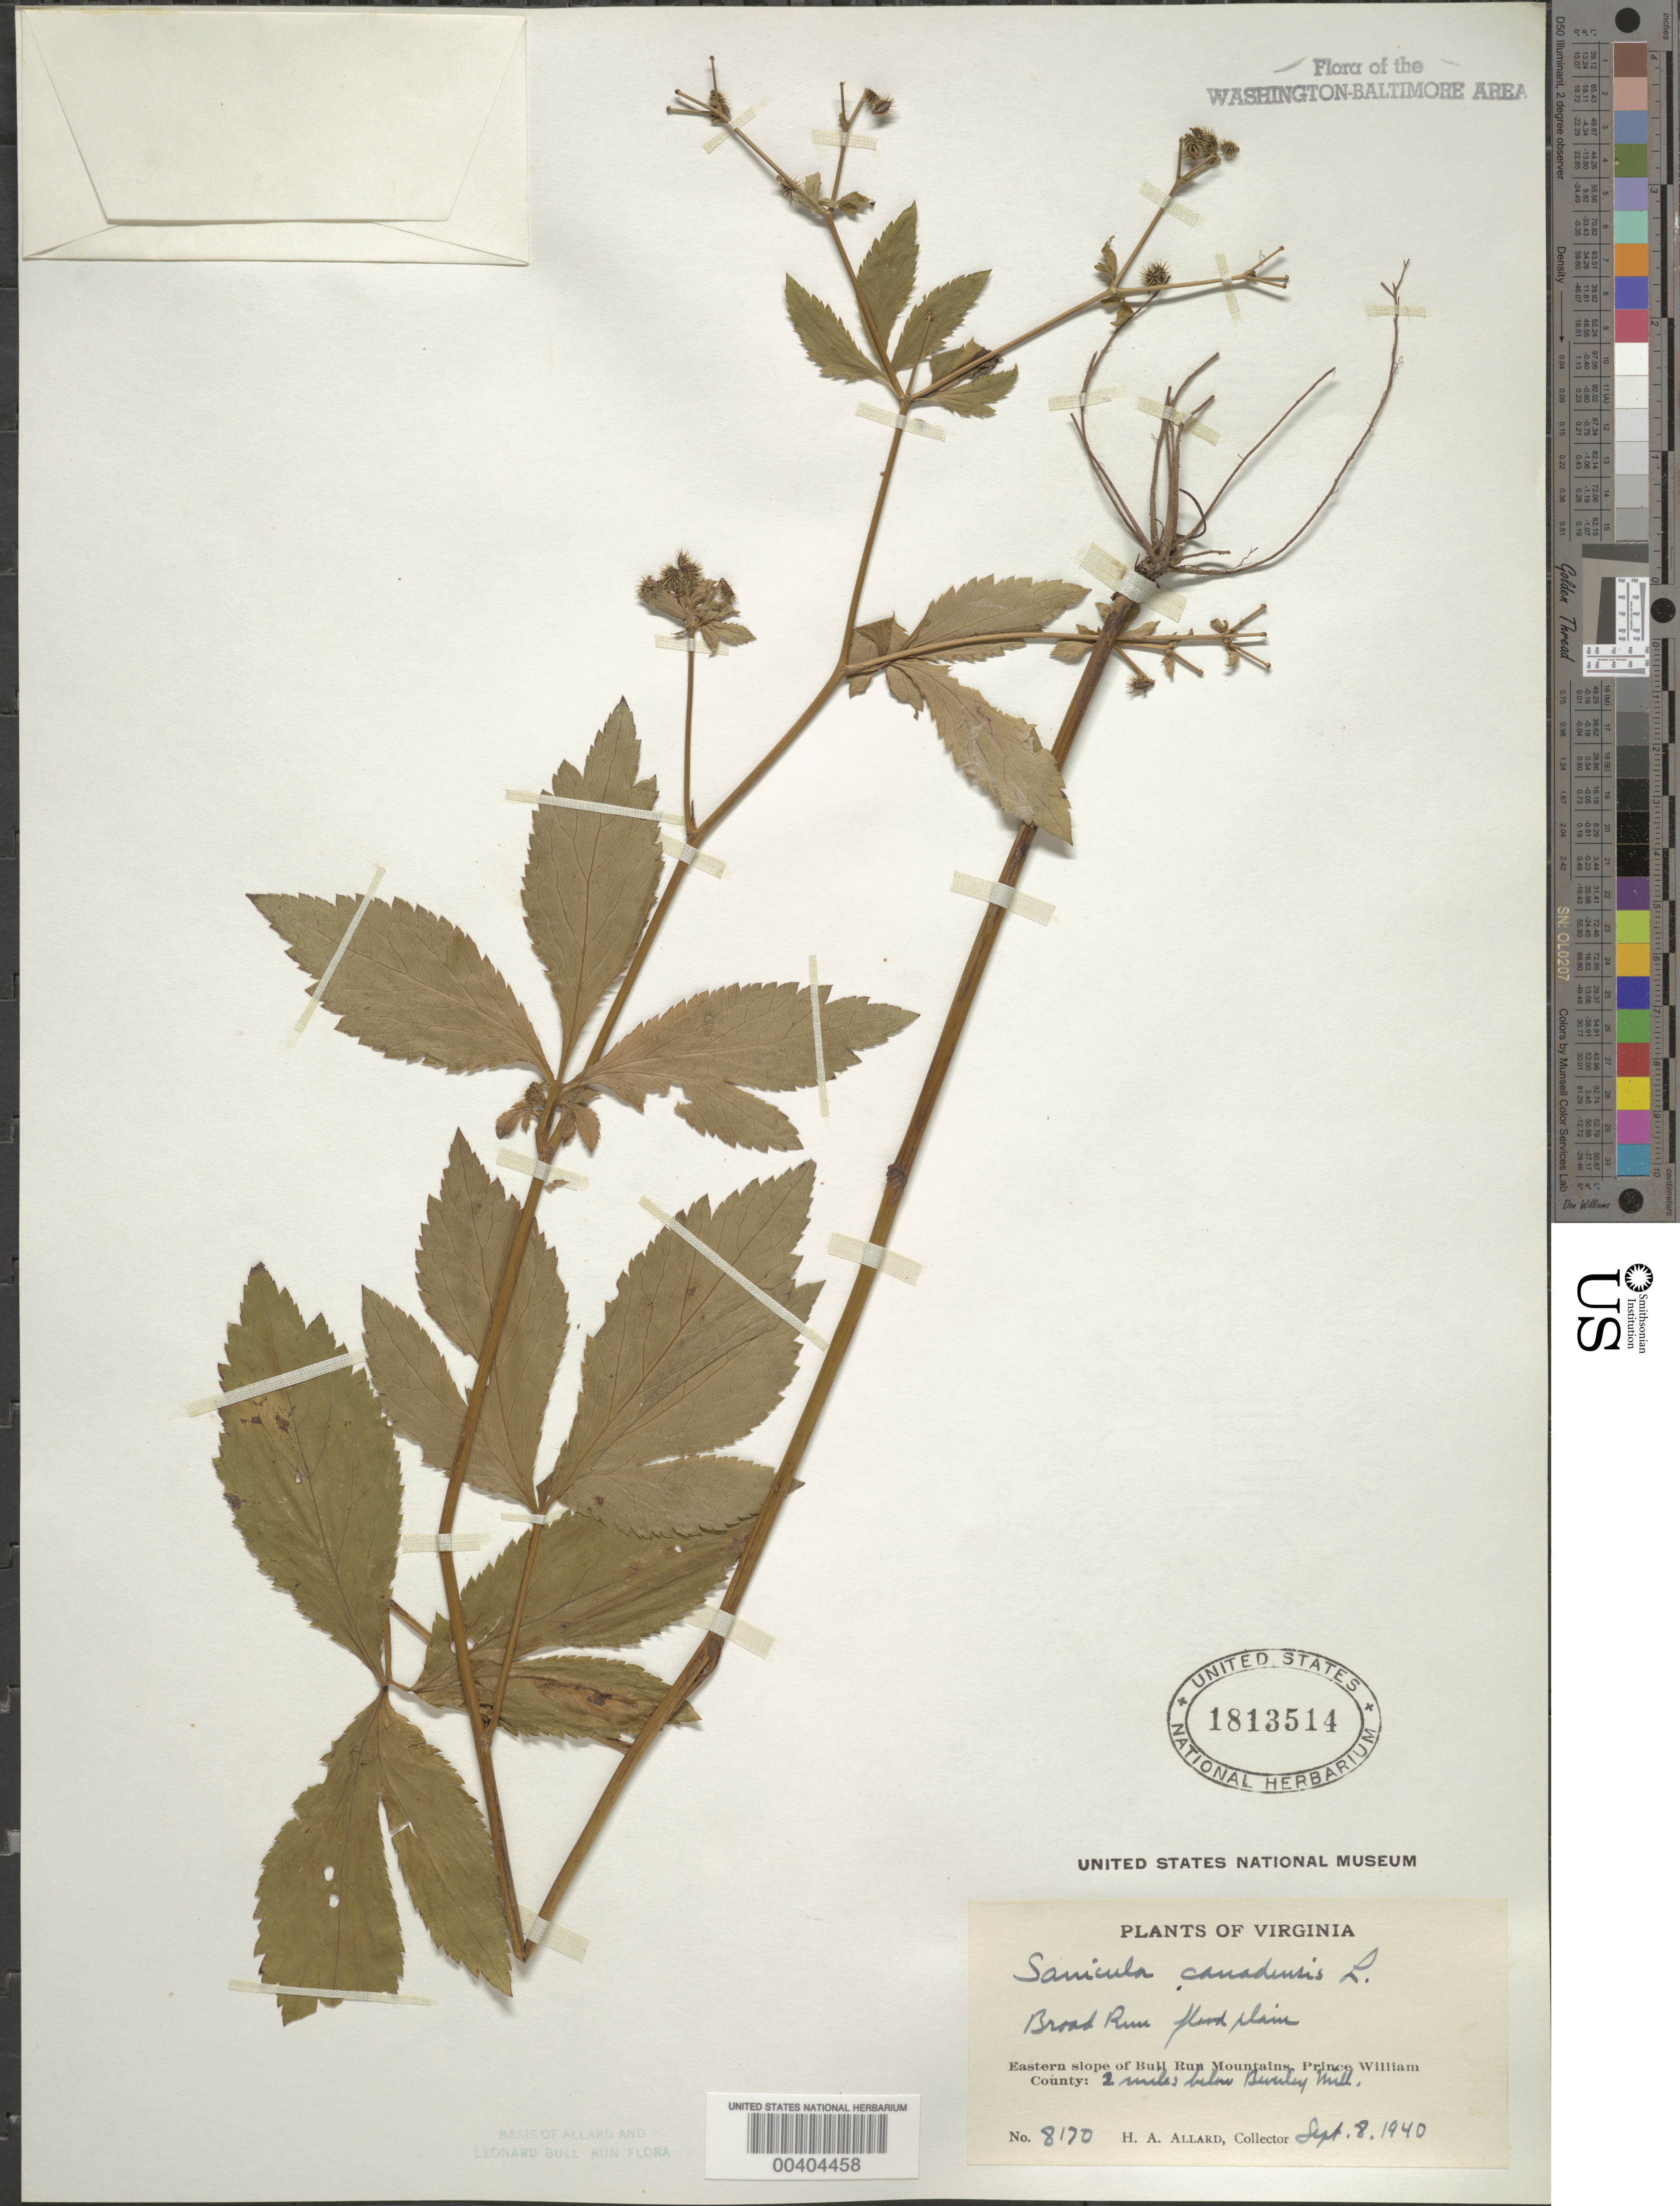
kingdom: Plantae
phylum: Tracheophyta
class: Magnoliopsida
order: Apiales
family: Apiaceae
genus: Sanicula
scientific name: Sanicula canadensis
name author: L.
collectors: H. A. Allard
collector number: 8170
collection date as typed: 08 Sep 1940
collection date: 1940-09-08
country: United States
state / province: Virginia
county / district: Prince William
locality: Broad Run, Beverley Mill, eastern slope of Bull Run Mts.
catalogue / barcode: US 1813514